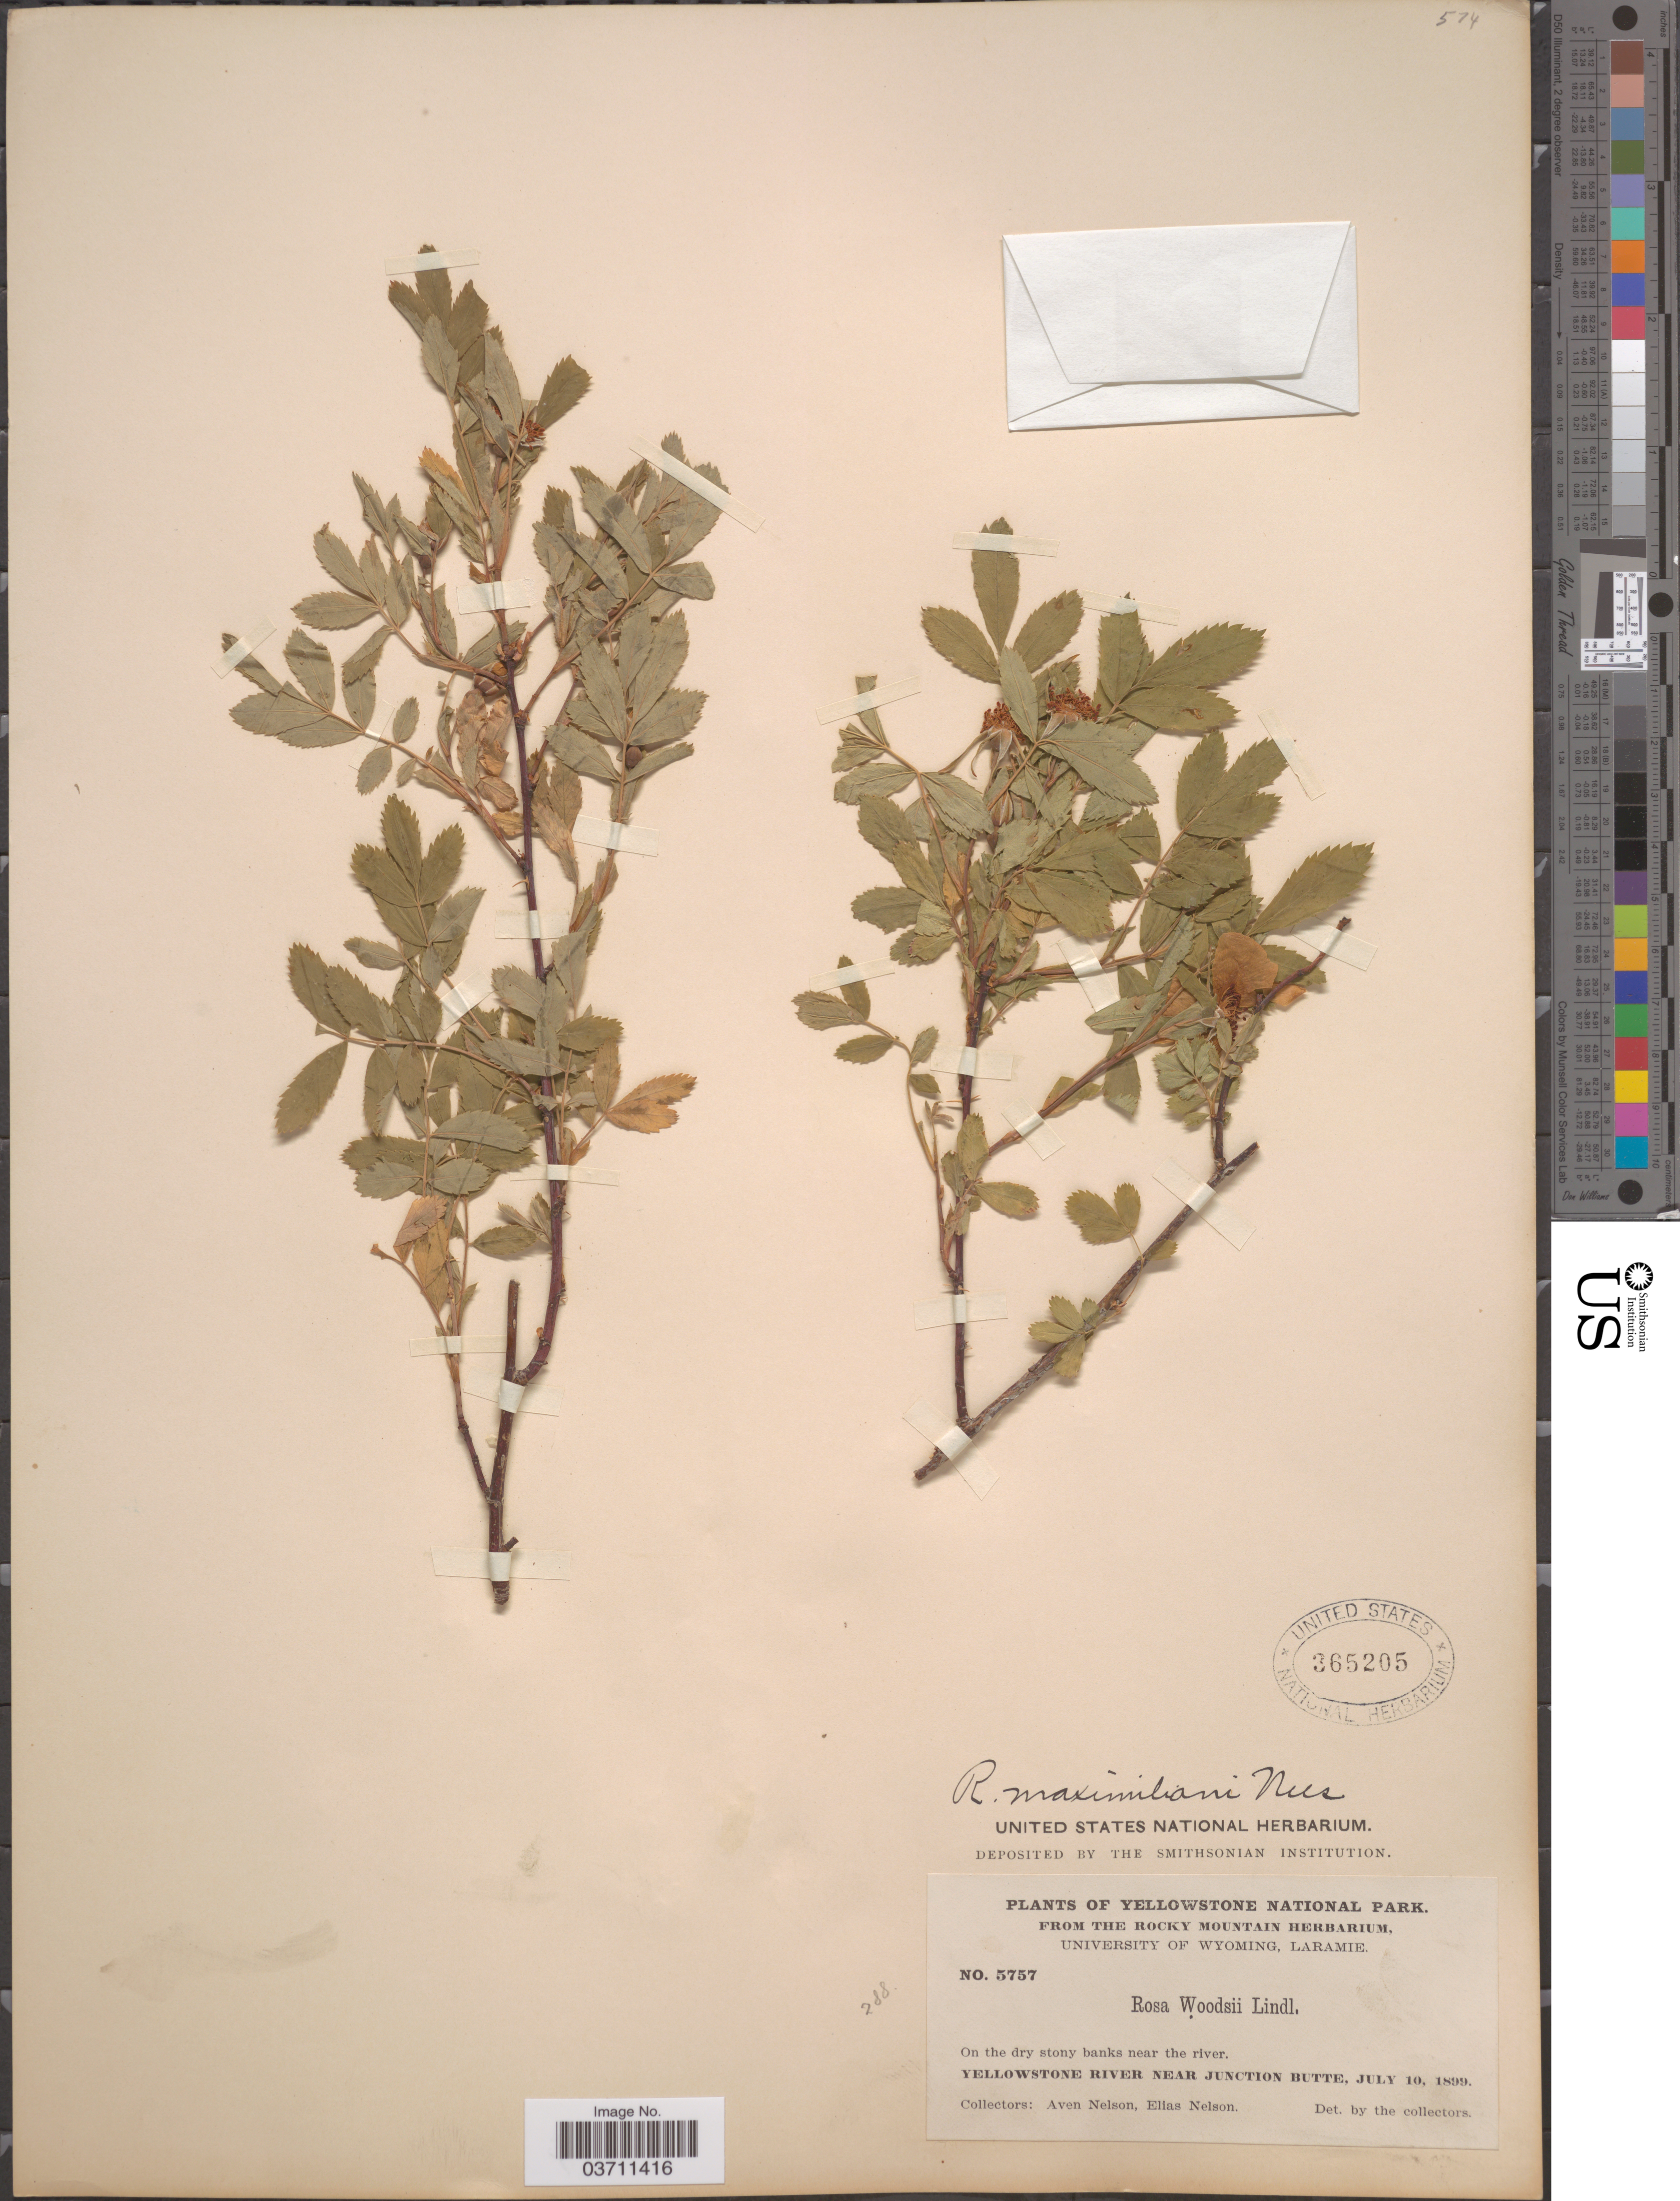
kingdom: Plantae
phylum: Tracheophyta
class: Magnoliopsida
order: Rosales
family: Rosaceae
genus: Rosa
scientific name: Rosa maximiliani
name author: Nees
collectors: A. Nelson & E. Nelson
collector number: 5757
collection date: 1899-07-10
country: United States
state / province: Wyoming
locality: Yellowstone National Park. Yellowstone River near Junction Butte.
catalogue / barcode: US 365205